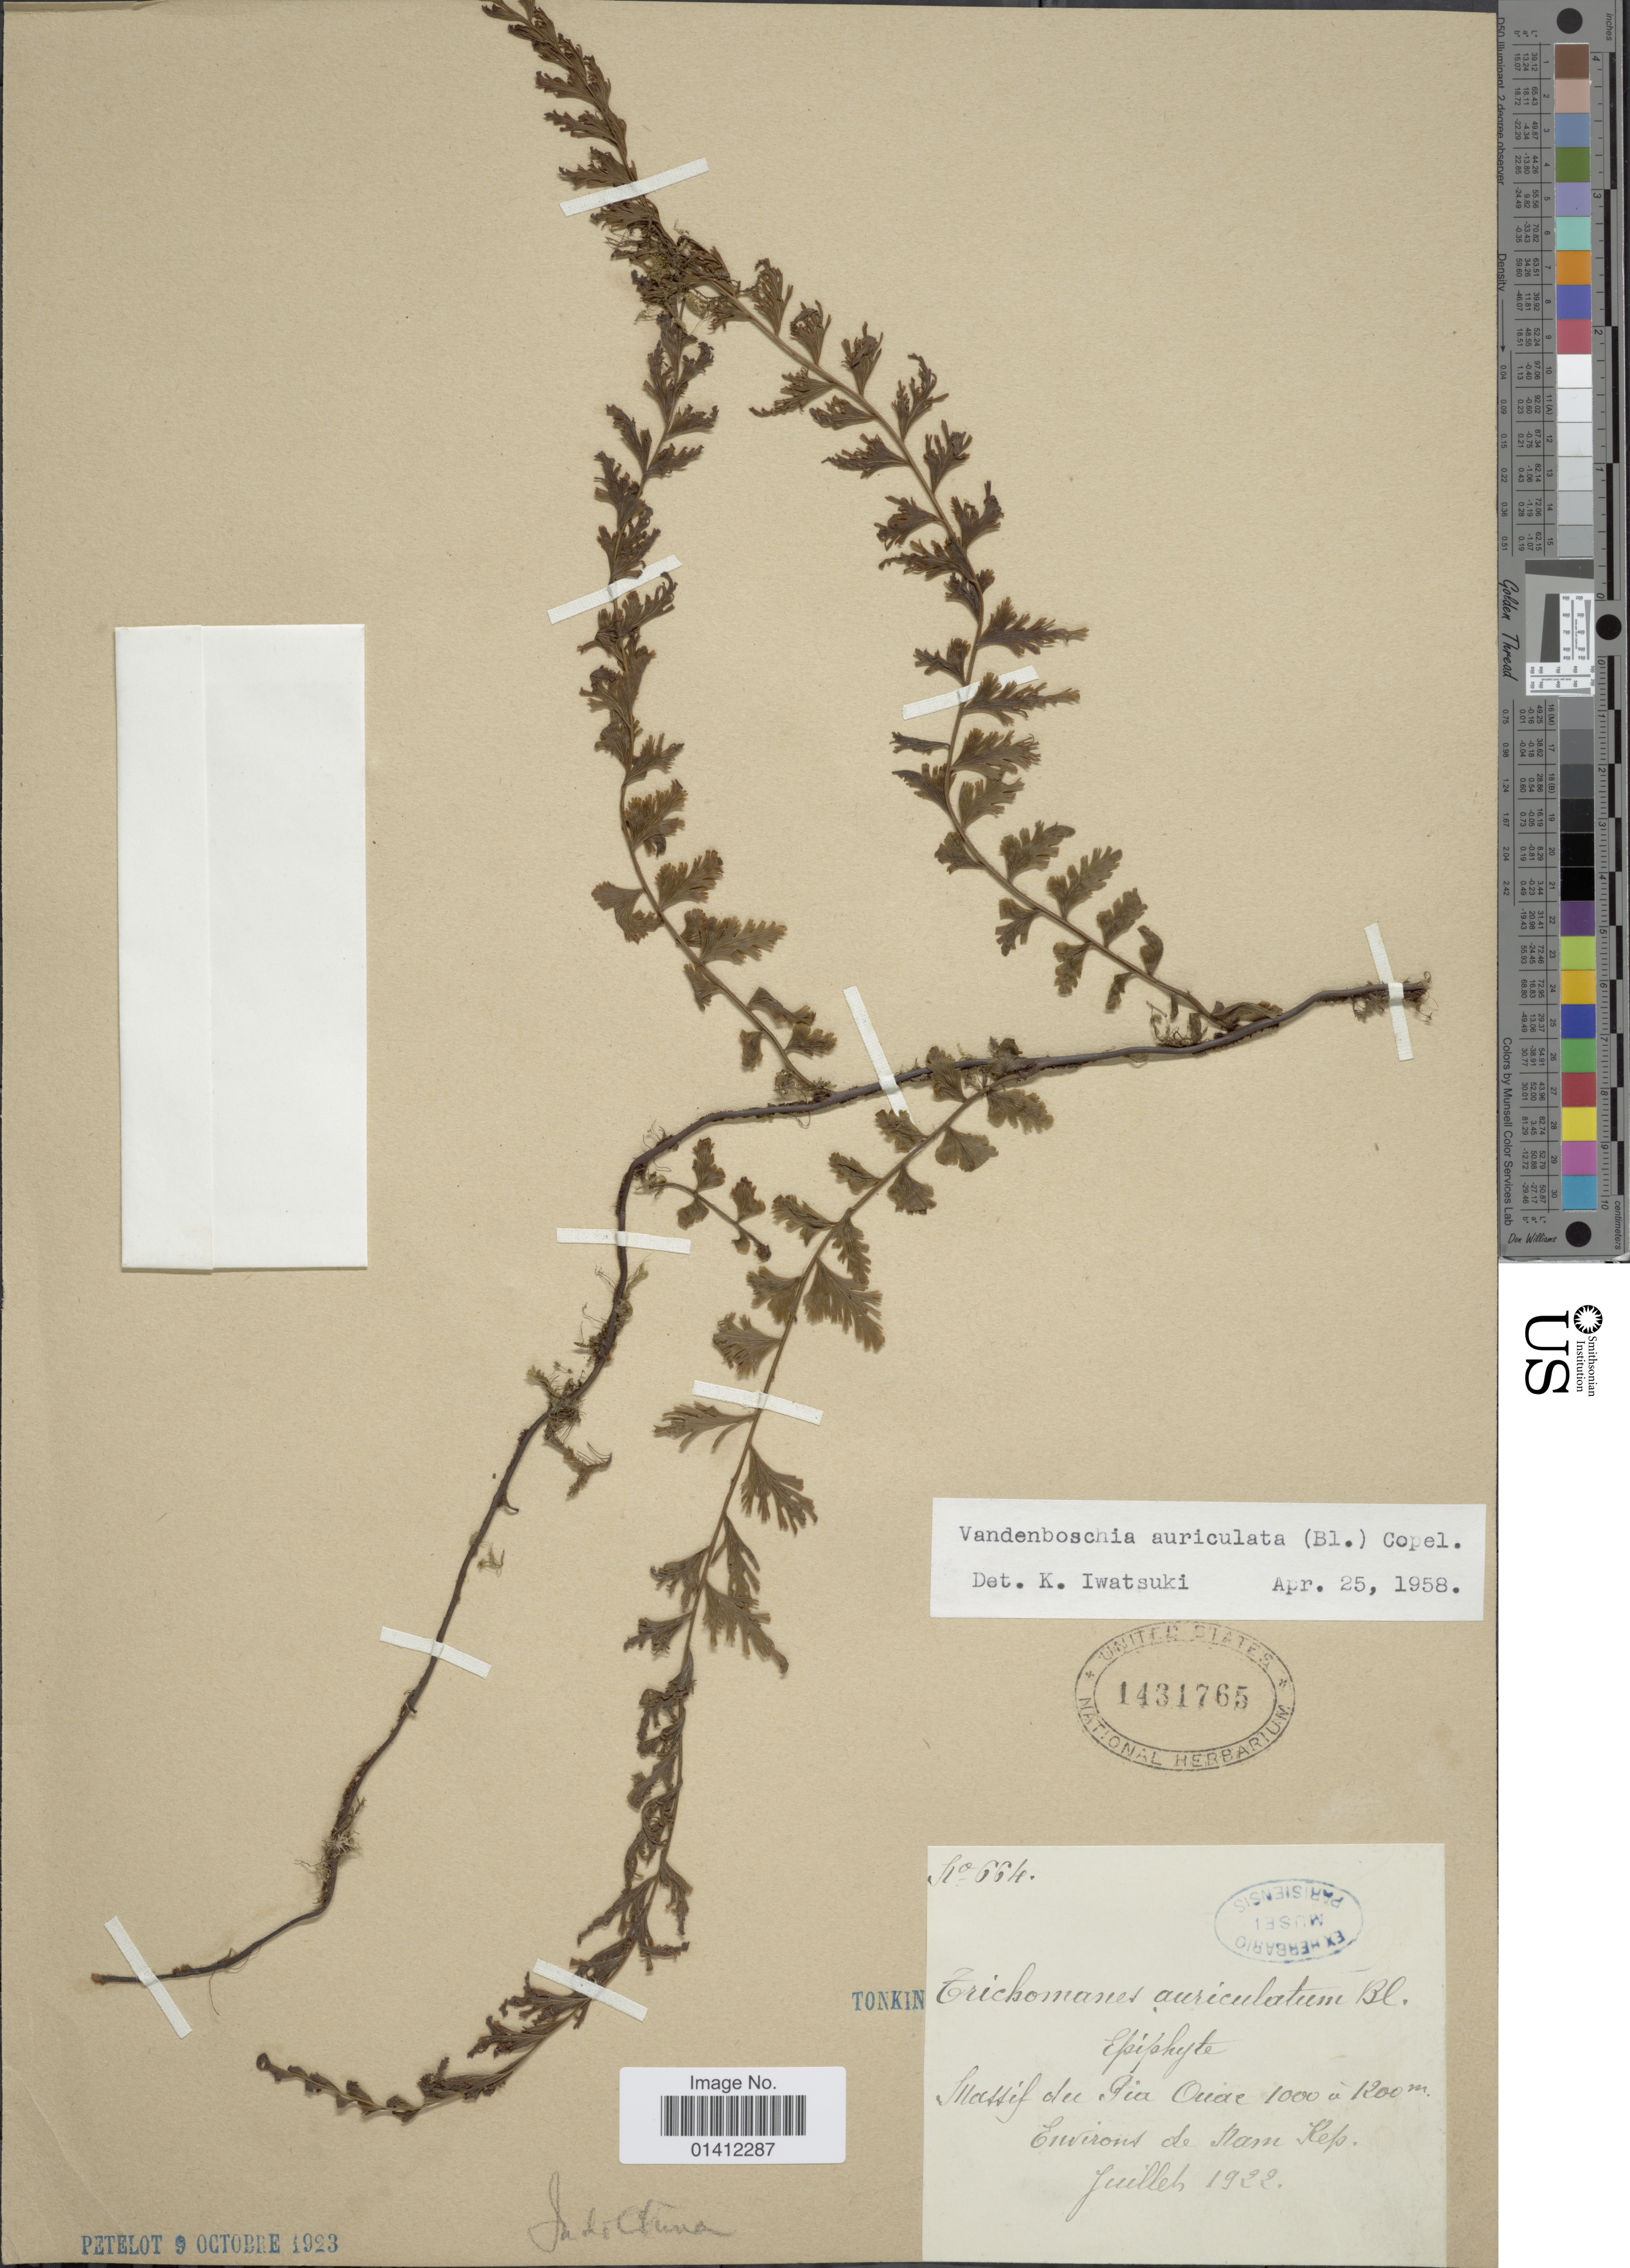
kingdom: Plantae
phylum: Tracheophyta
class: Polypodiopsida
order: Hymenophyllales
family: Hymenophyllaceae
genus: Vandenboschia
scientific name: Vandenboschia auriculata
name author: (Blume) Copel.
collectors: ex herb. Mus. Paris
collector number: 664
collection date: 1922-07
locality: Massif du. Gin Quere. Environt de Ham Rep. [interpreted]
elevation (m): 1000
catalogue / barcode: US 1431765